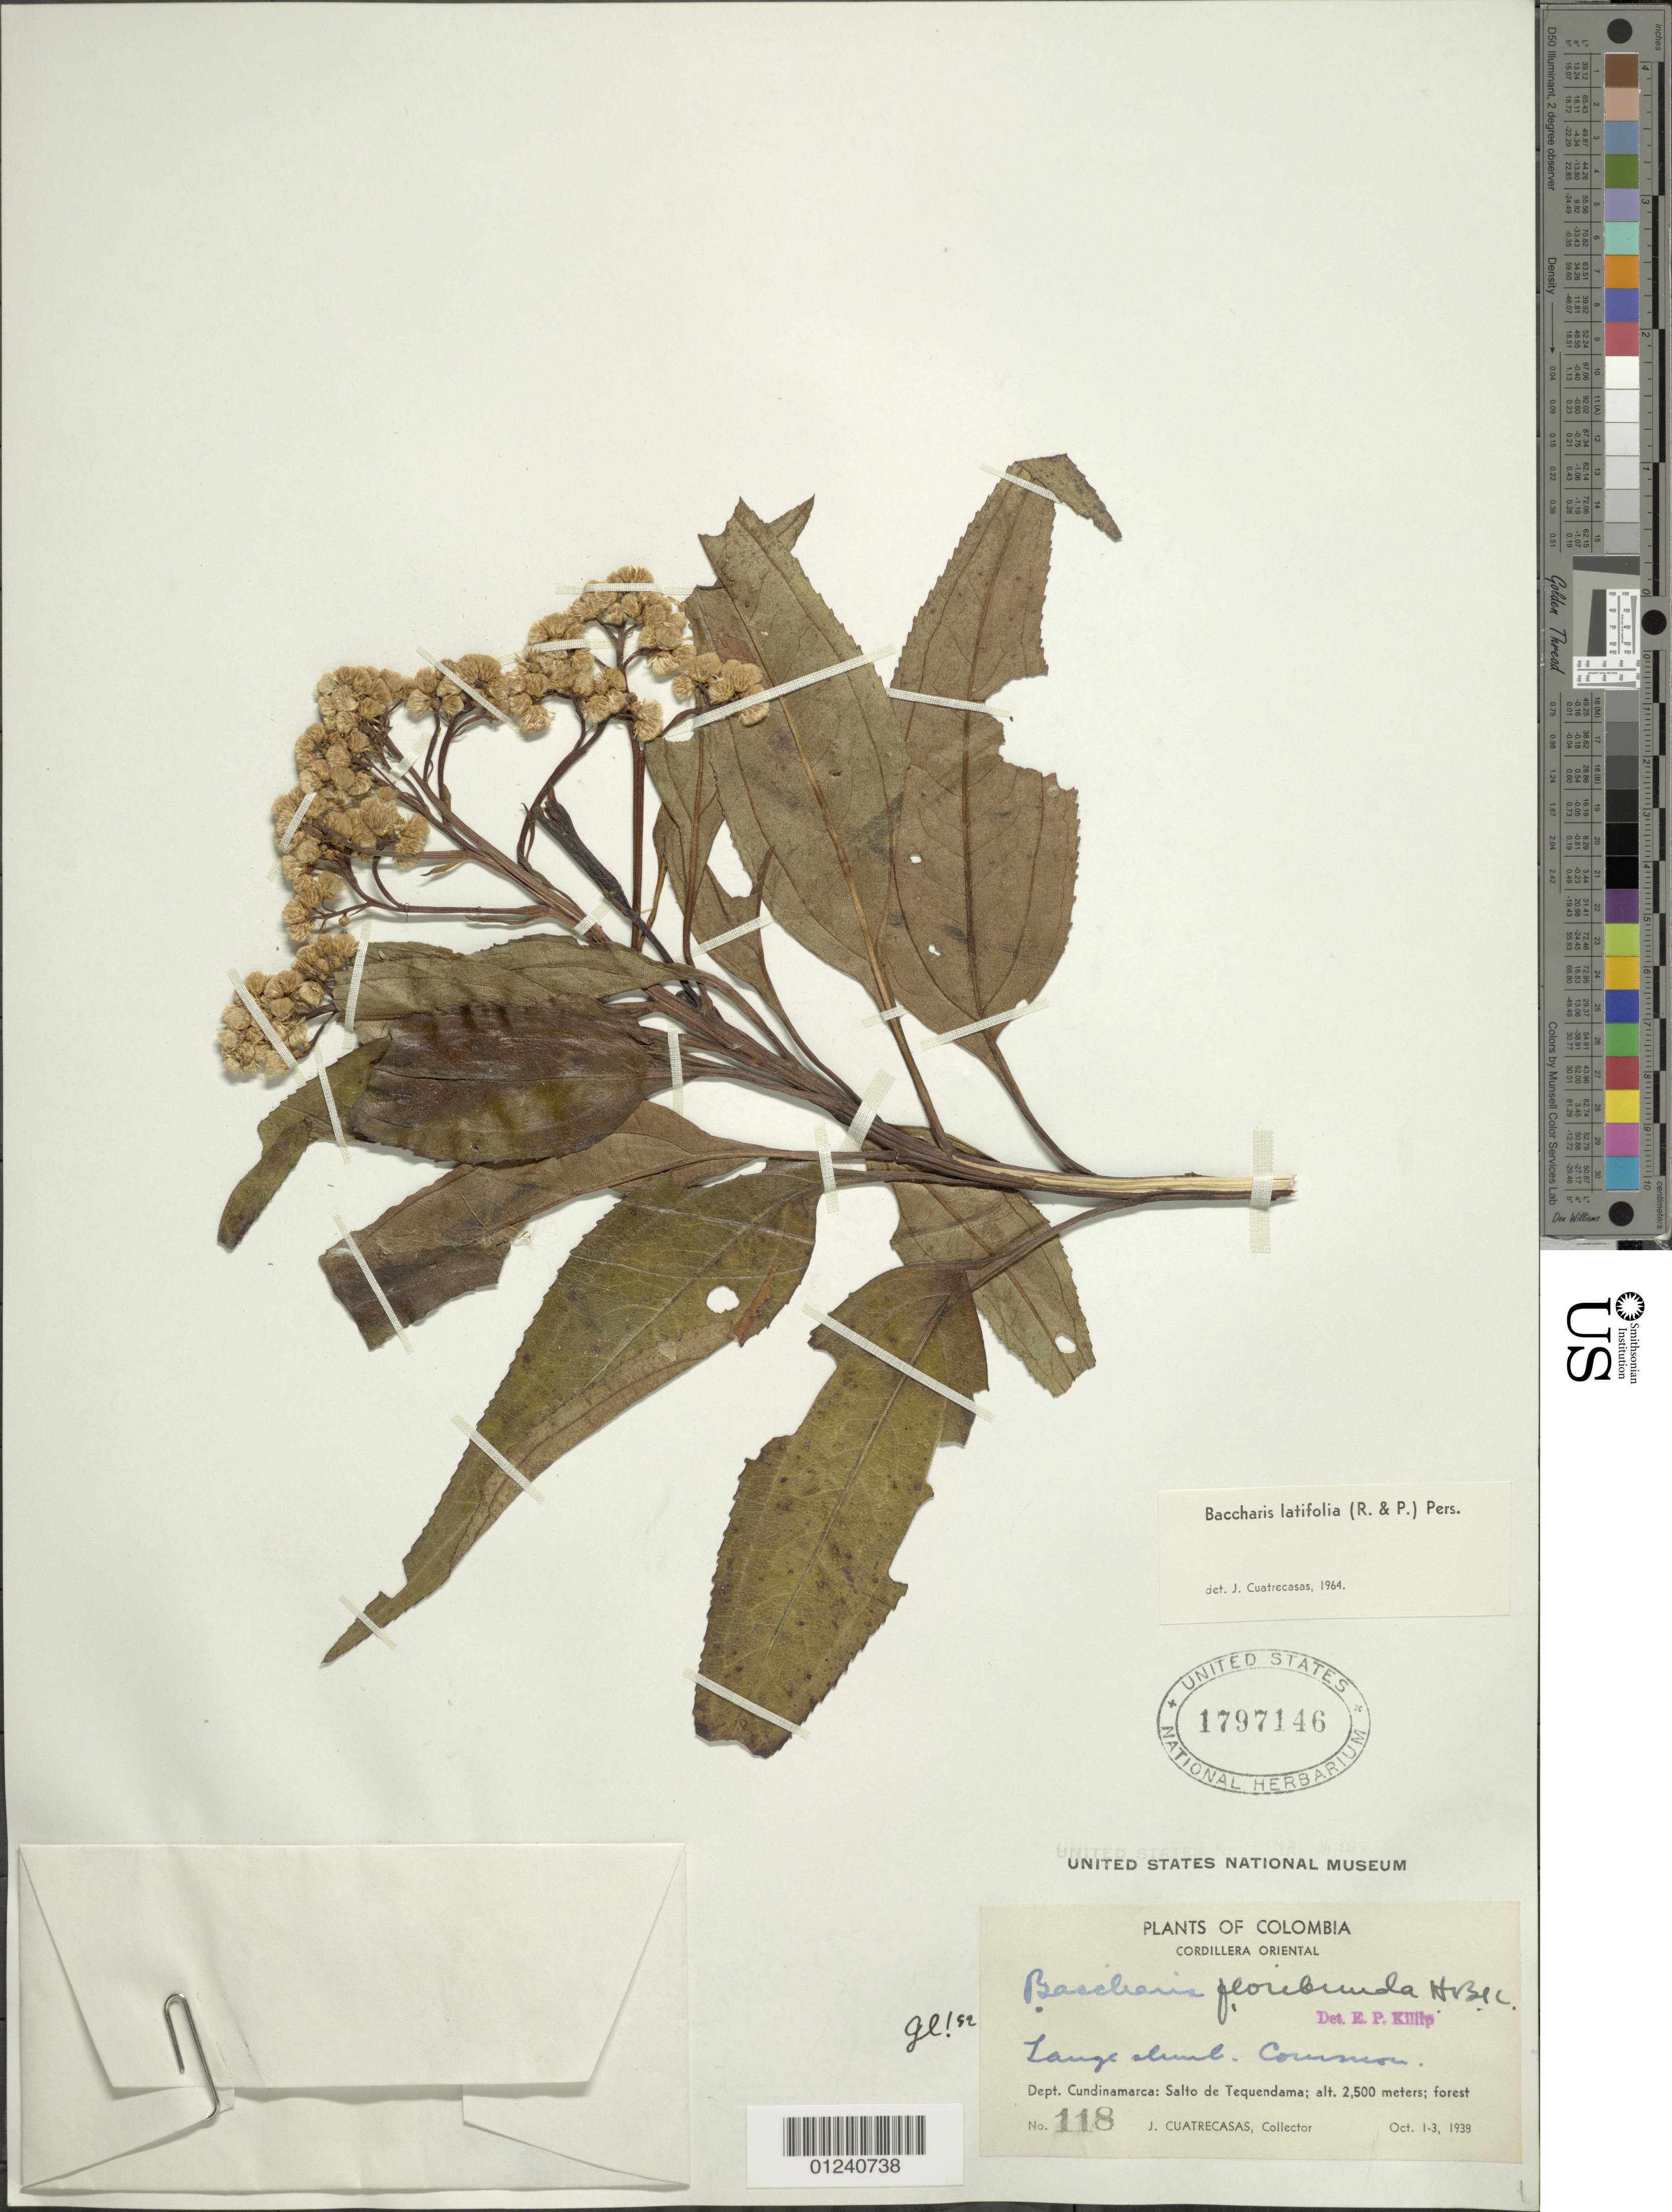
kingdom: Plantae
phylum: Tracheophyta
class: Magnoliopsida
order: Asterales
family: Asteraceae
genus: Baccharis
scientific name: Baccharis latifolia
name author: (Ruiz & Pav.) Pers.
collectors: J. Cuatrecasas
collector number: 118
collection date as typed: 01 Oct 1938 to 03 Oct 1938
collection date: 1938-10-01/1938-10-03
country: Colombia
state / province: Cundinamarca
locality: Salto de Tequendama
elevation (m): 2500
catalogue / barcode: US 1797146